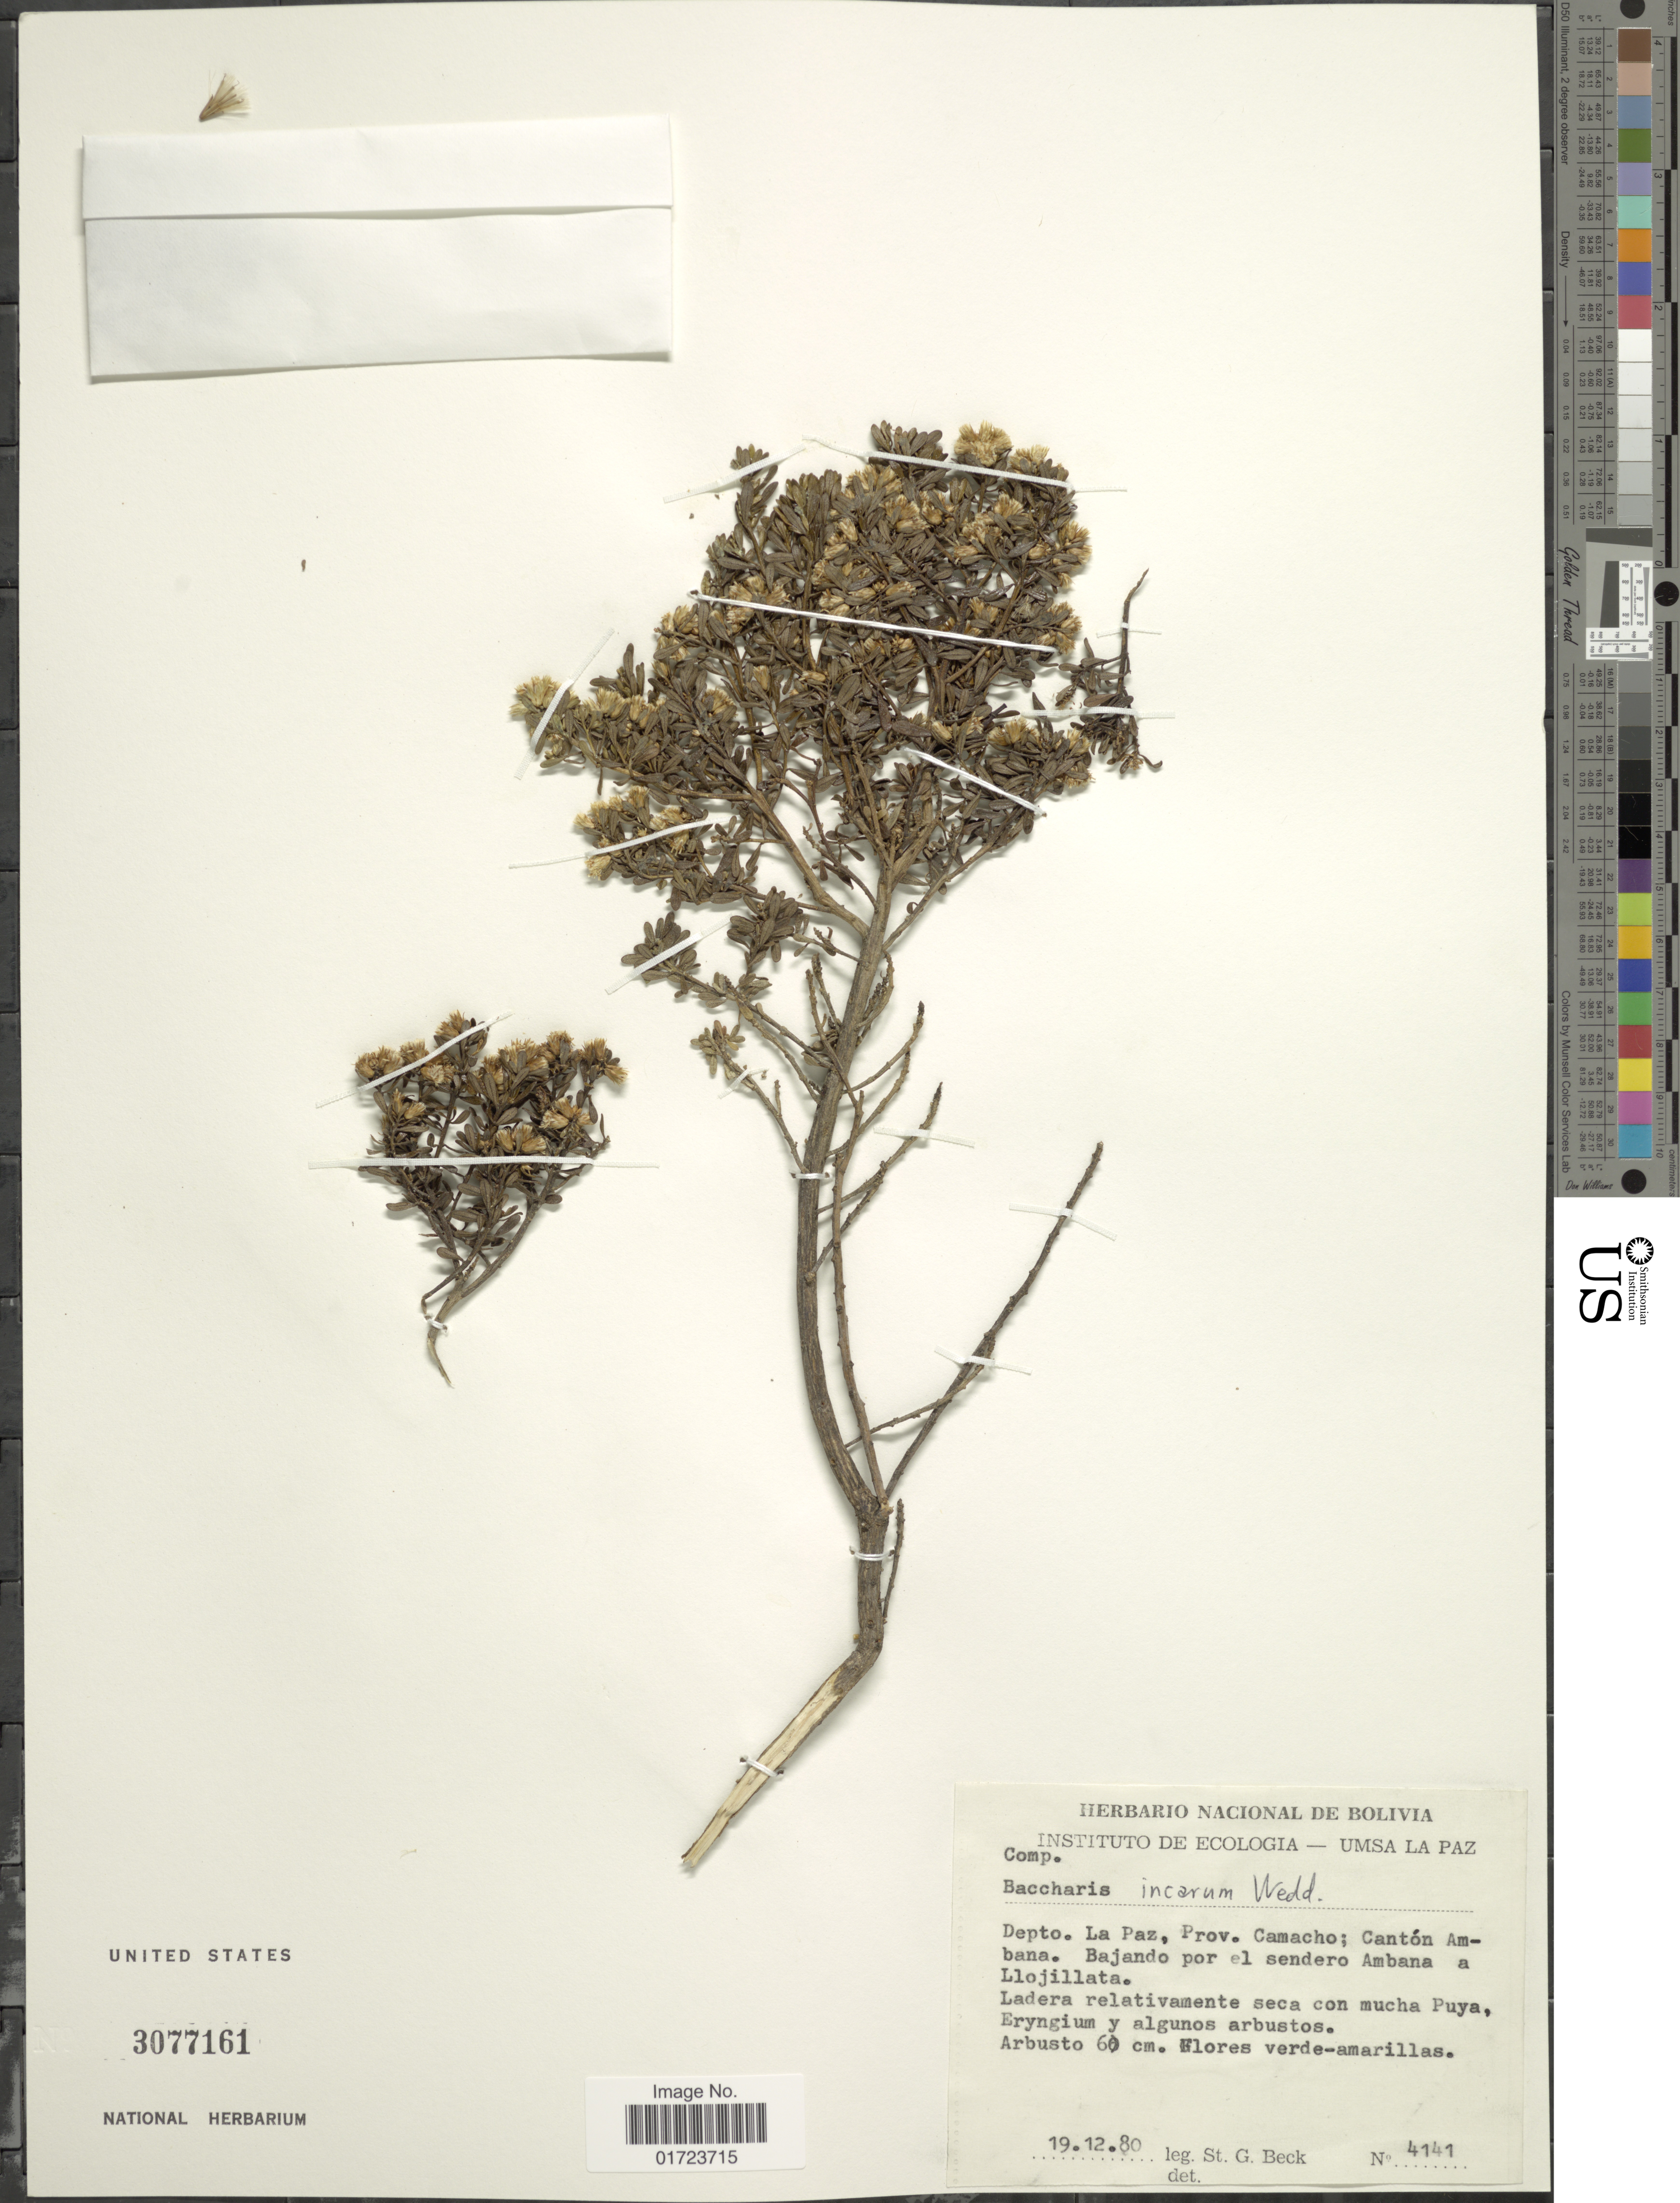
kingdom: Plantae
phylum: Tracheophyta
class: Magnoliopsida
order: Asterales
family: Asteraceae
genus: Baccharis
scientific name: Baccharis tola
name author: Phil.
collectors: S. G. Beck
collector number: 4141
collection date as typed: Transcribed d/m/y: 19/12/80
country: Bolivia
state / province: La Paz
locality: Depto. La Paz. Prov. Camacho; Canton Ambana.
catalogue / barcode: US 3077161